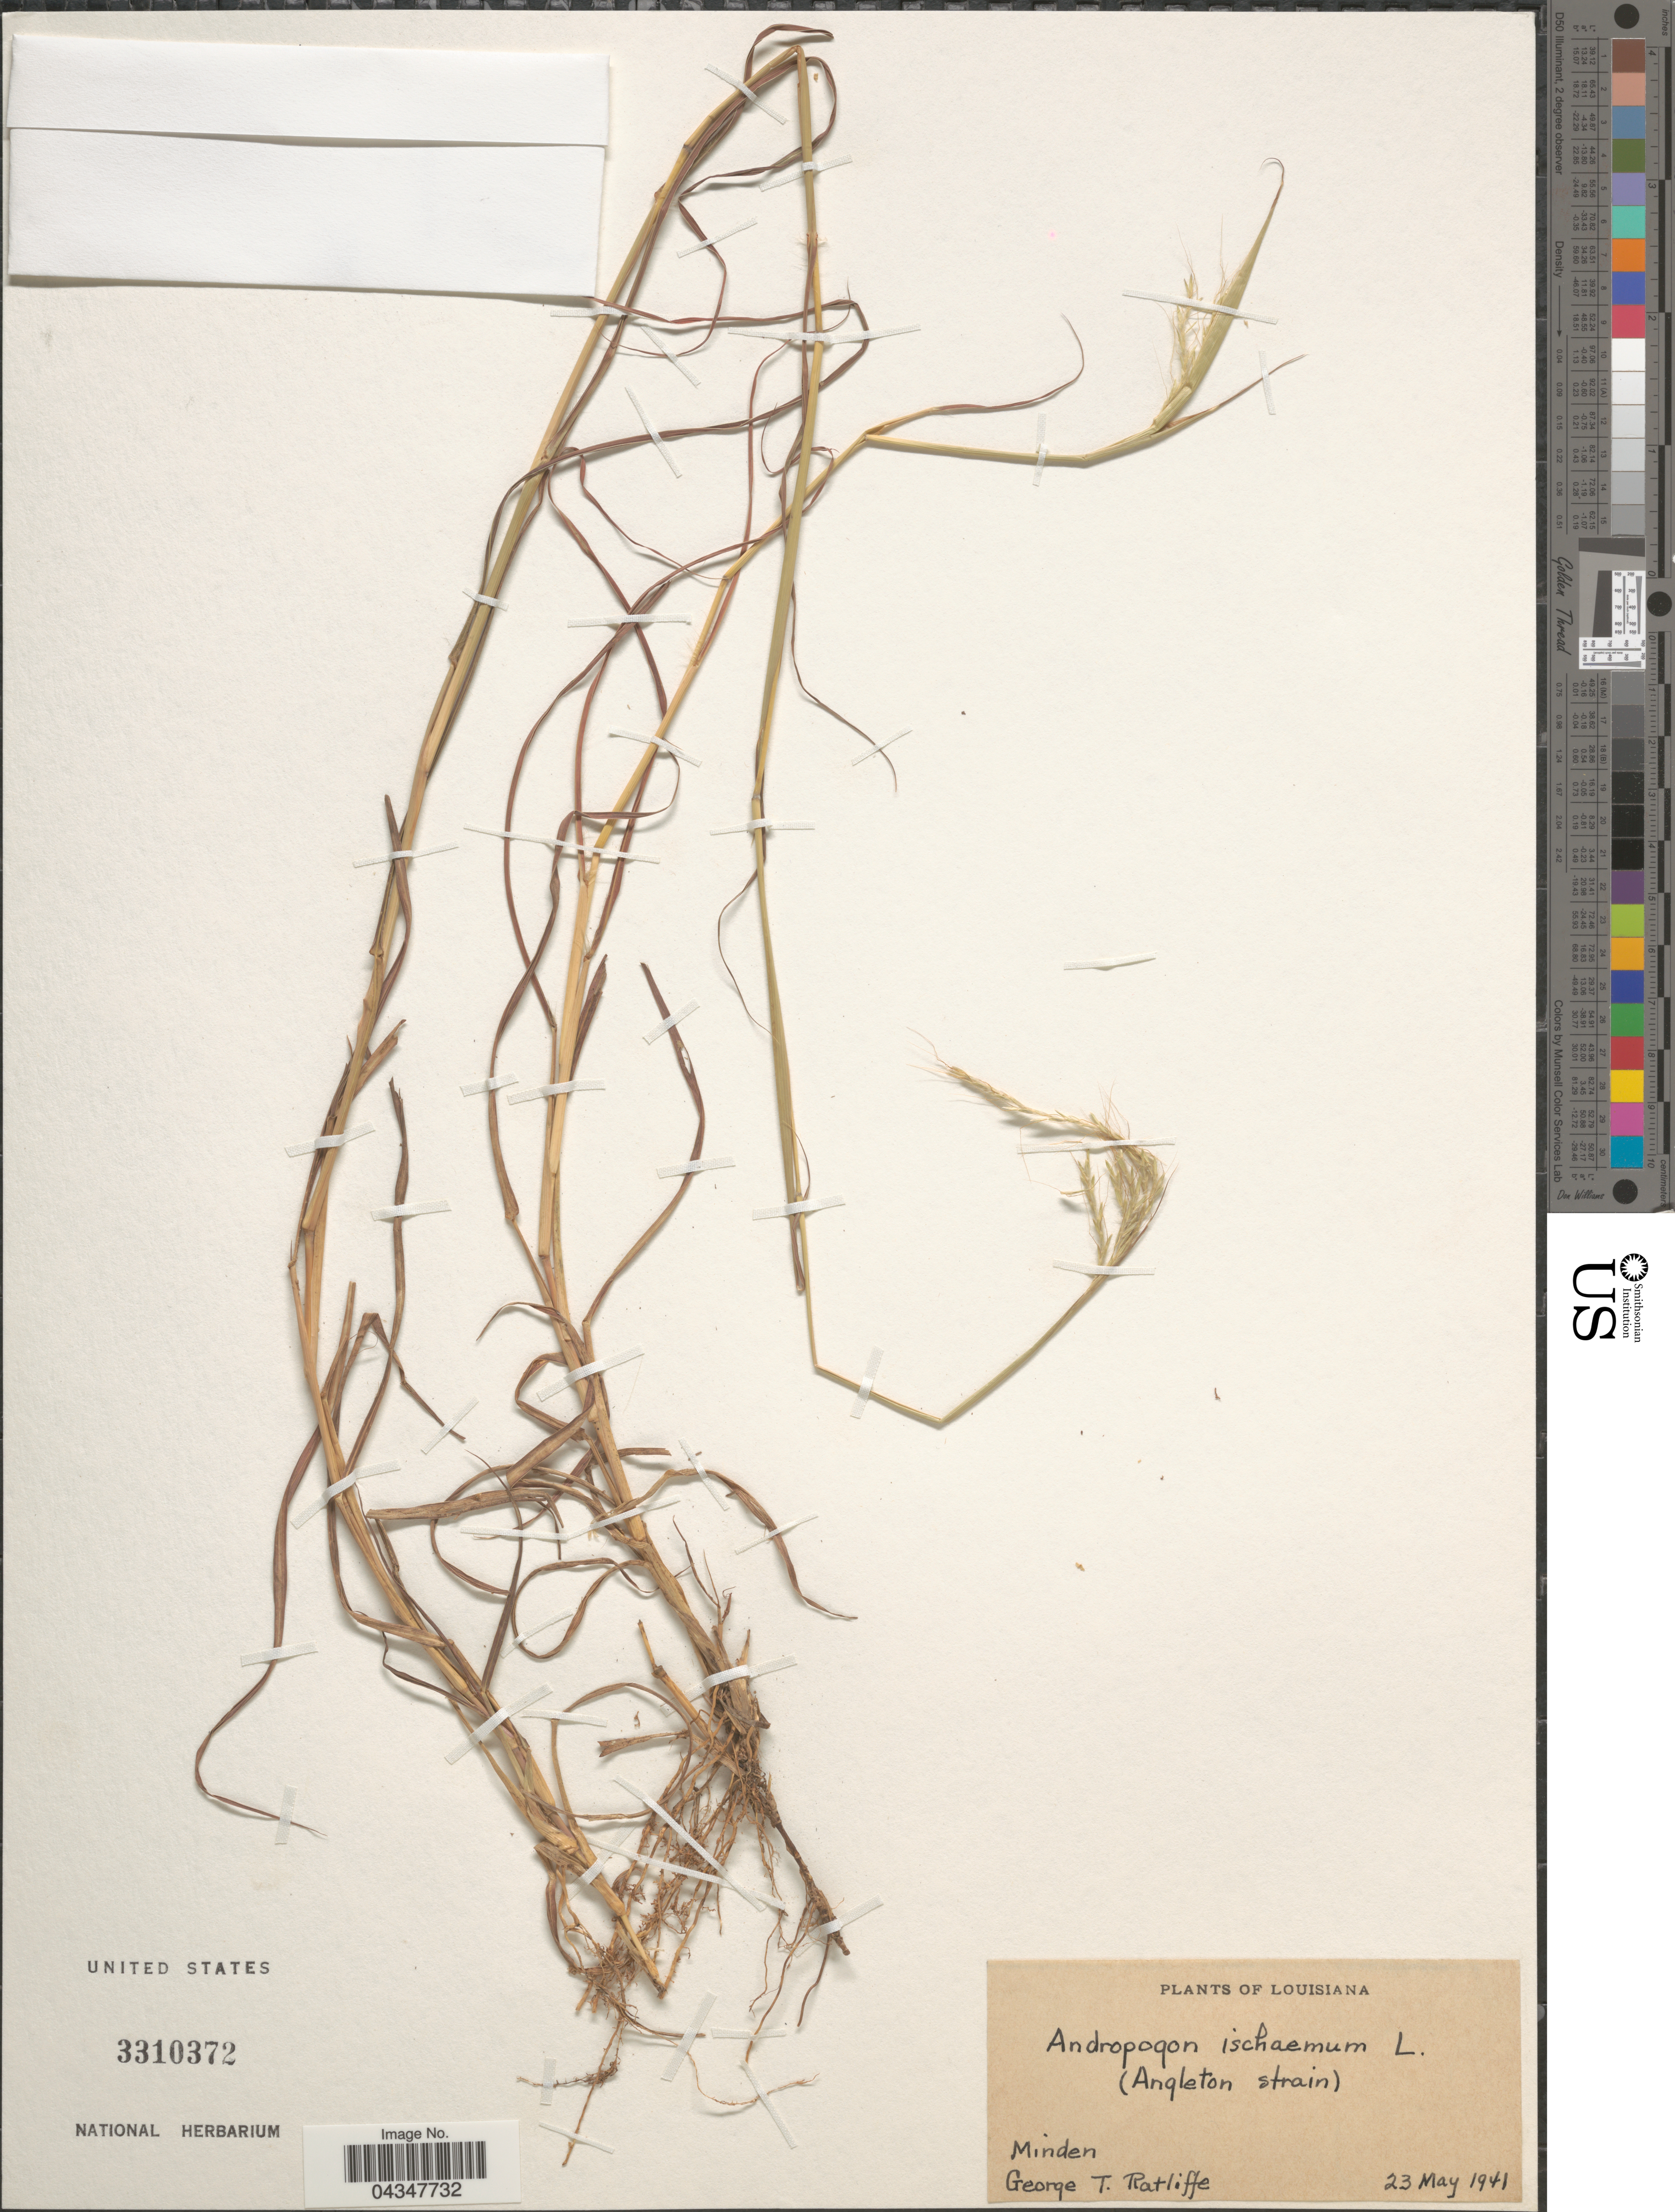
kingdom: Plantae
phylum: Tracheophyta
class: Liliopsida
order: Poales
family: Poaceae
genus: Bothriochloa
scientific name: Bothriochloa ischaemum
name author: (L.) Keng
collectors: G. Ratliffe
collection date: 1941-05-23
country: United States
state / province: Louisiana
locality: Minden.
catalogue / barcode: US 3310372